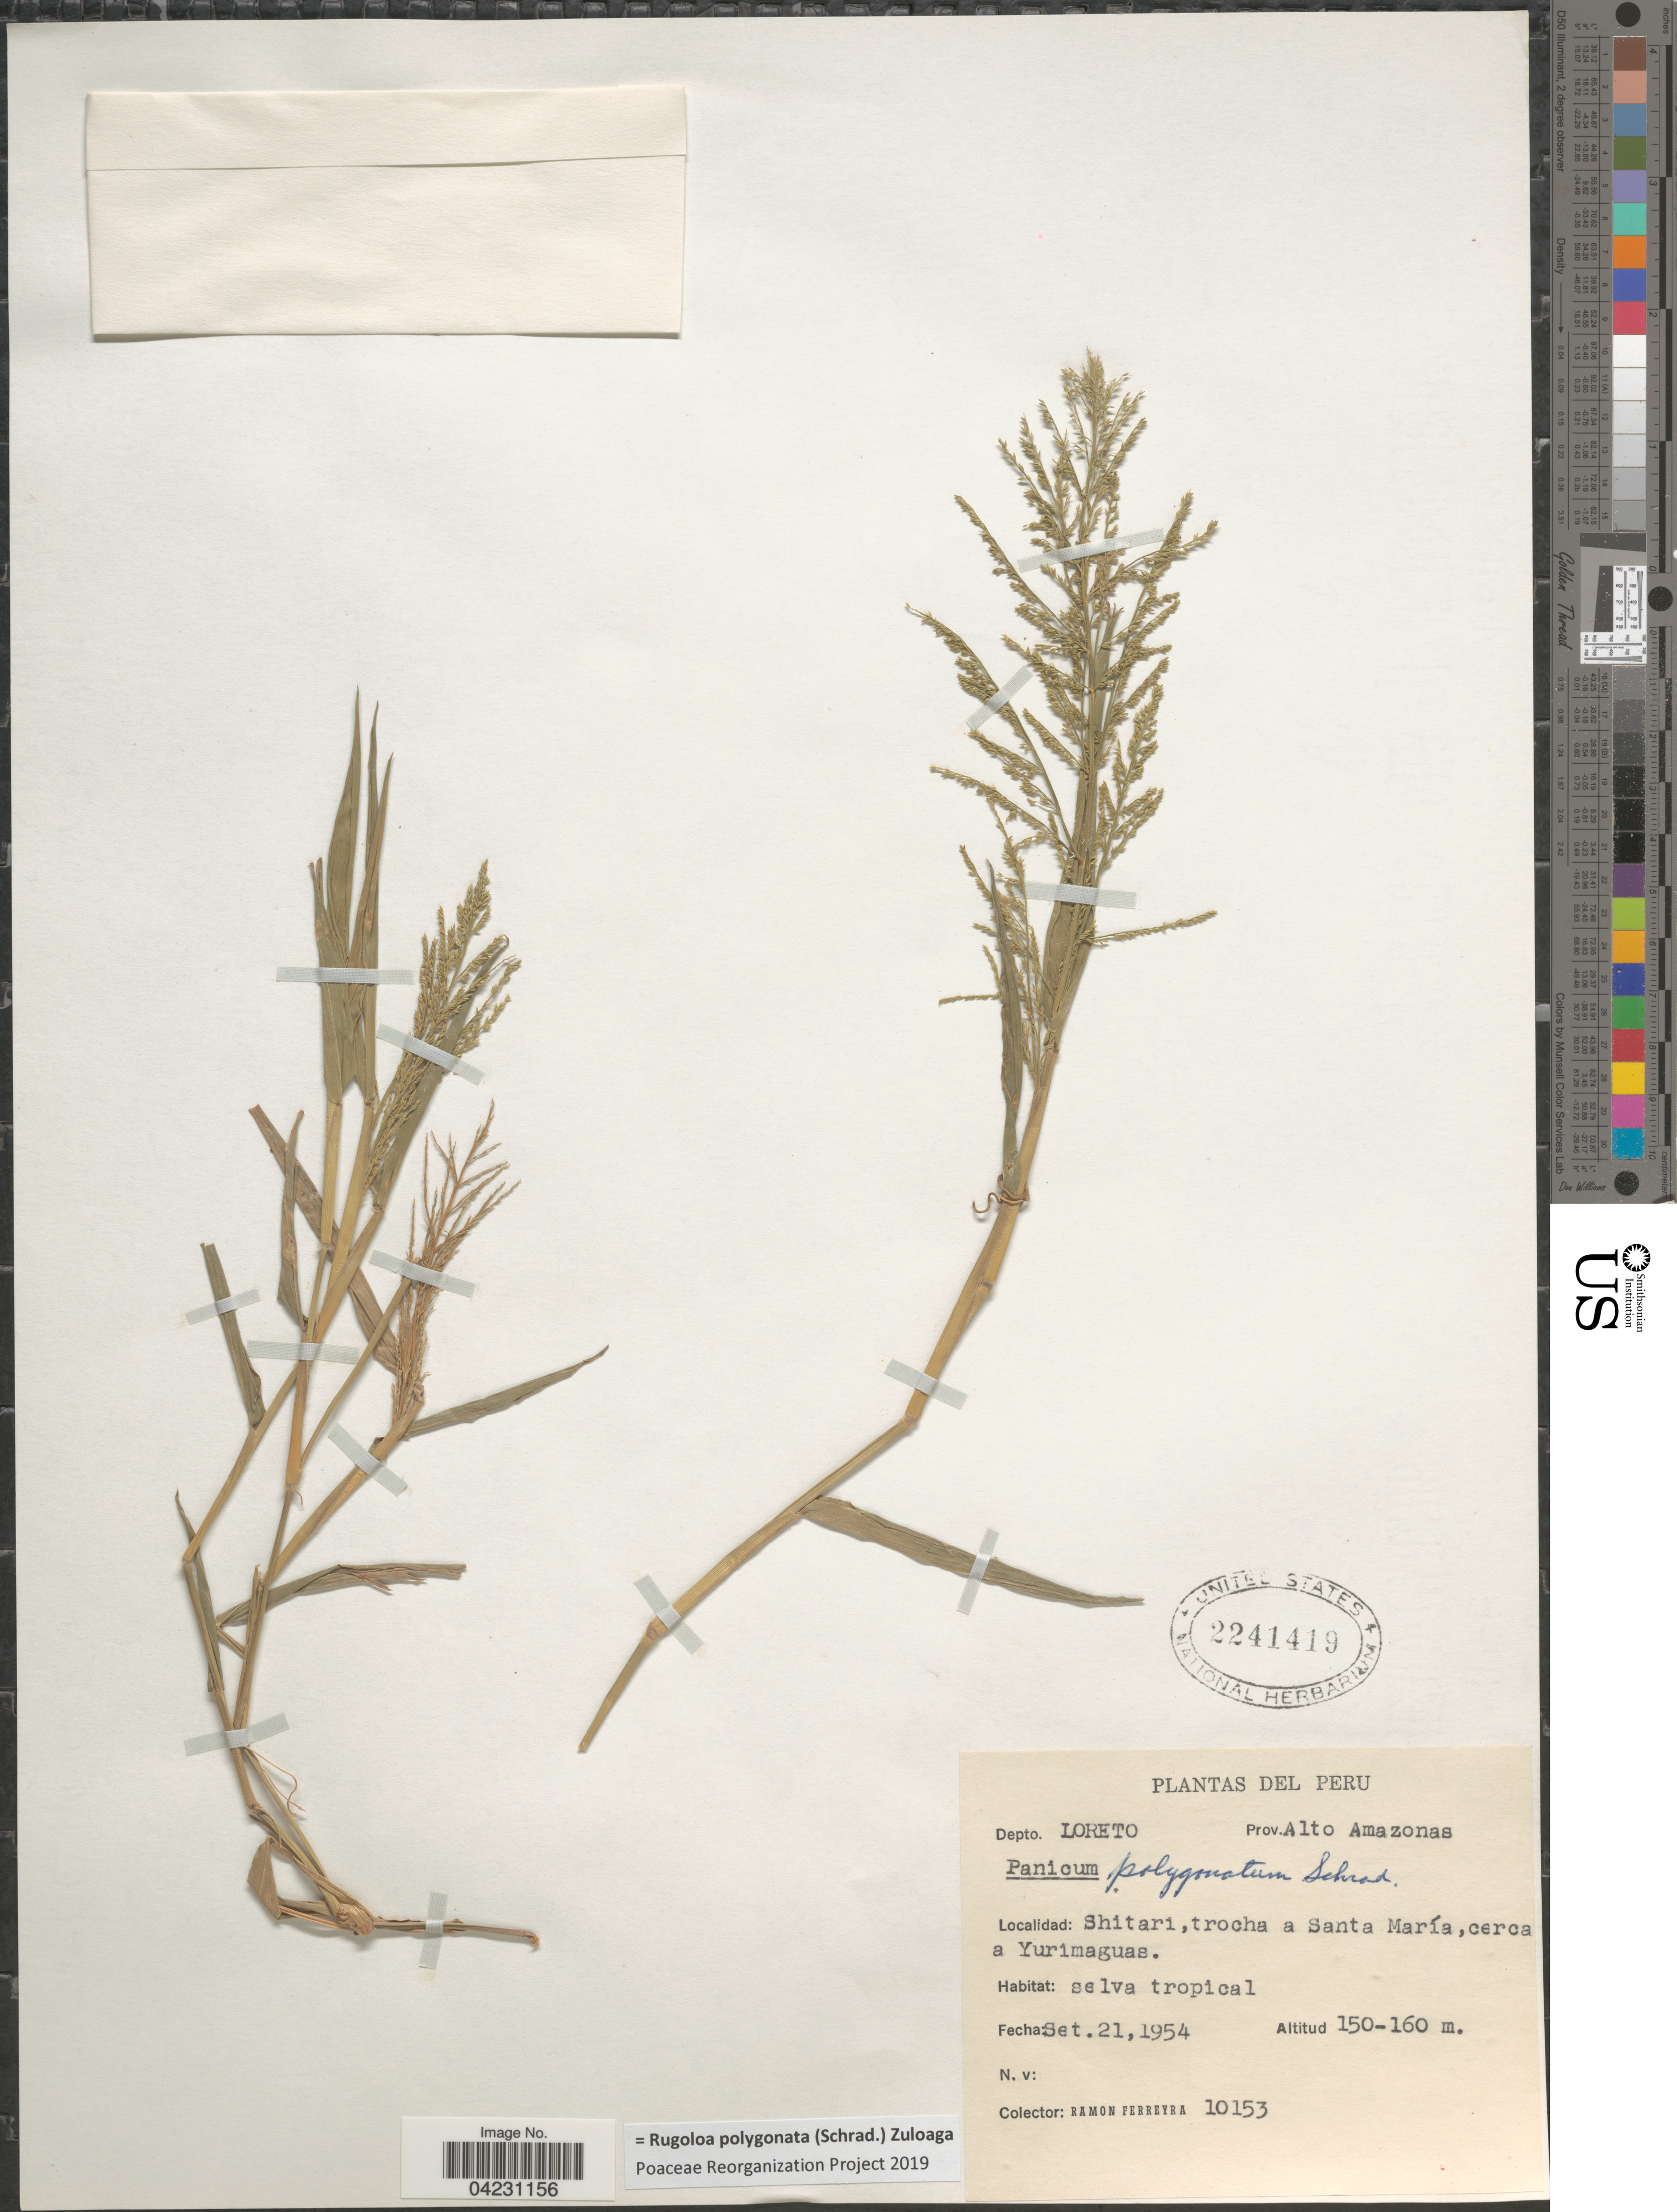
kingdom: Plantae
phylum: Tracheophyta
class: Liliopsida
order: Poales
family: Poaceae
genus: Rugoloa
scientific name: Rugoloa polygonata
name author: (Schrad.) Zuloaga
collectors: R. A. Ferreyra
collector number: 10153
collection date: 1954-09-21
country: Peru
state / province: Loreto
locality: Depto. Loreto. Prov. Alto Amazonas. Shitari, trocha a Santa María, cerca a Yurimaguas.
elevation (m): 150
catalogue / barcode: US 2241419